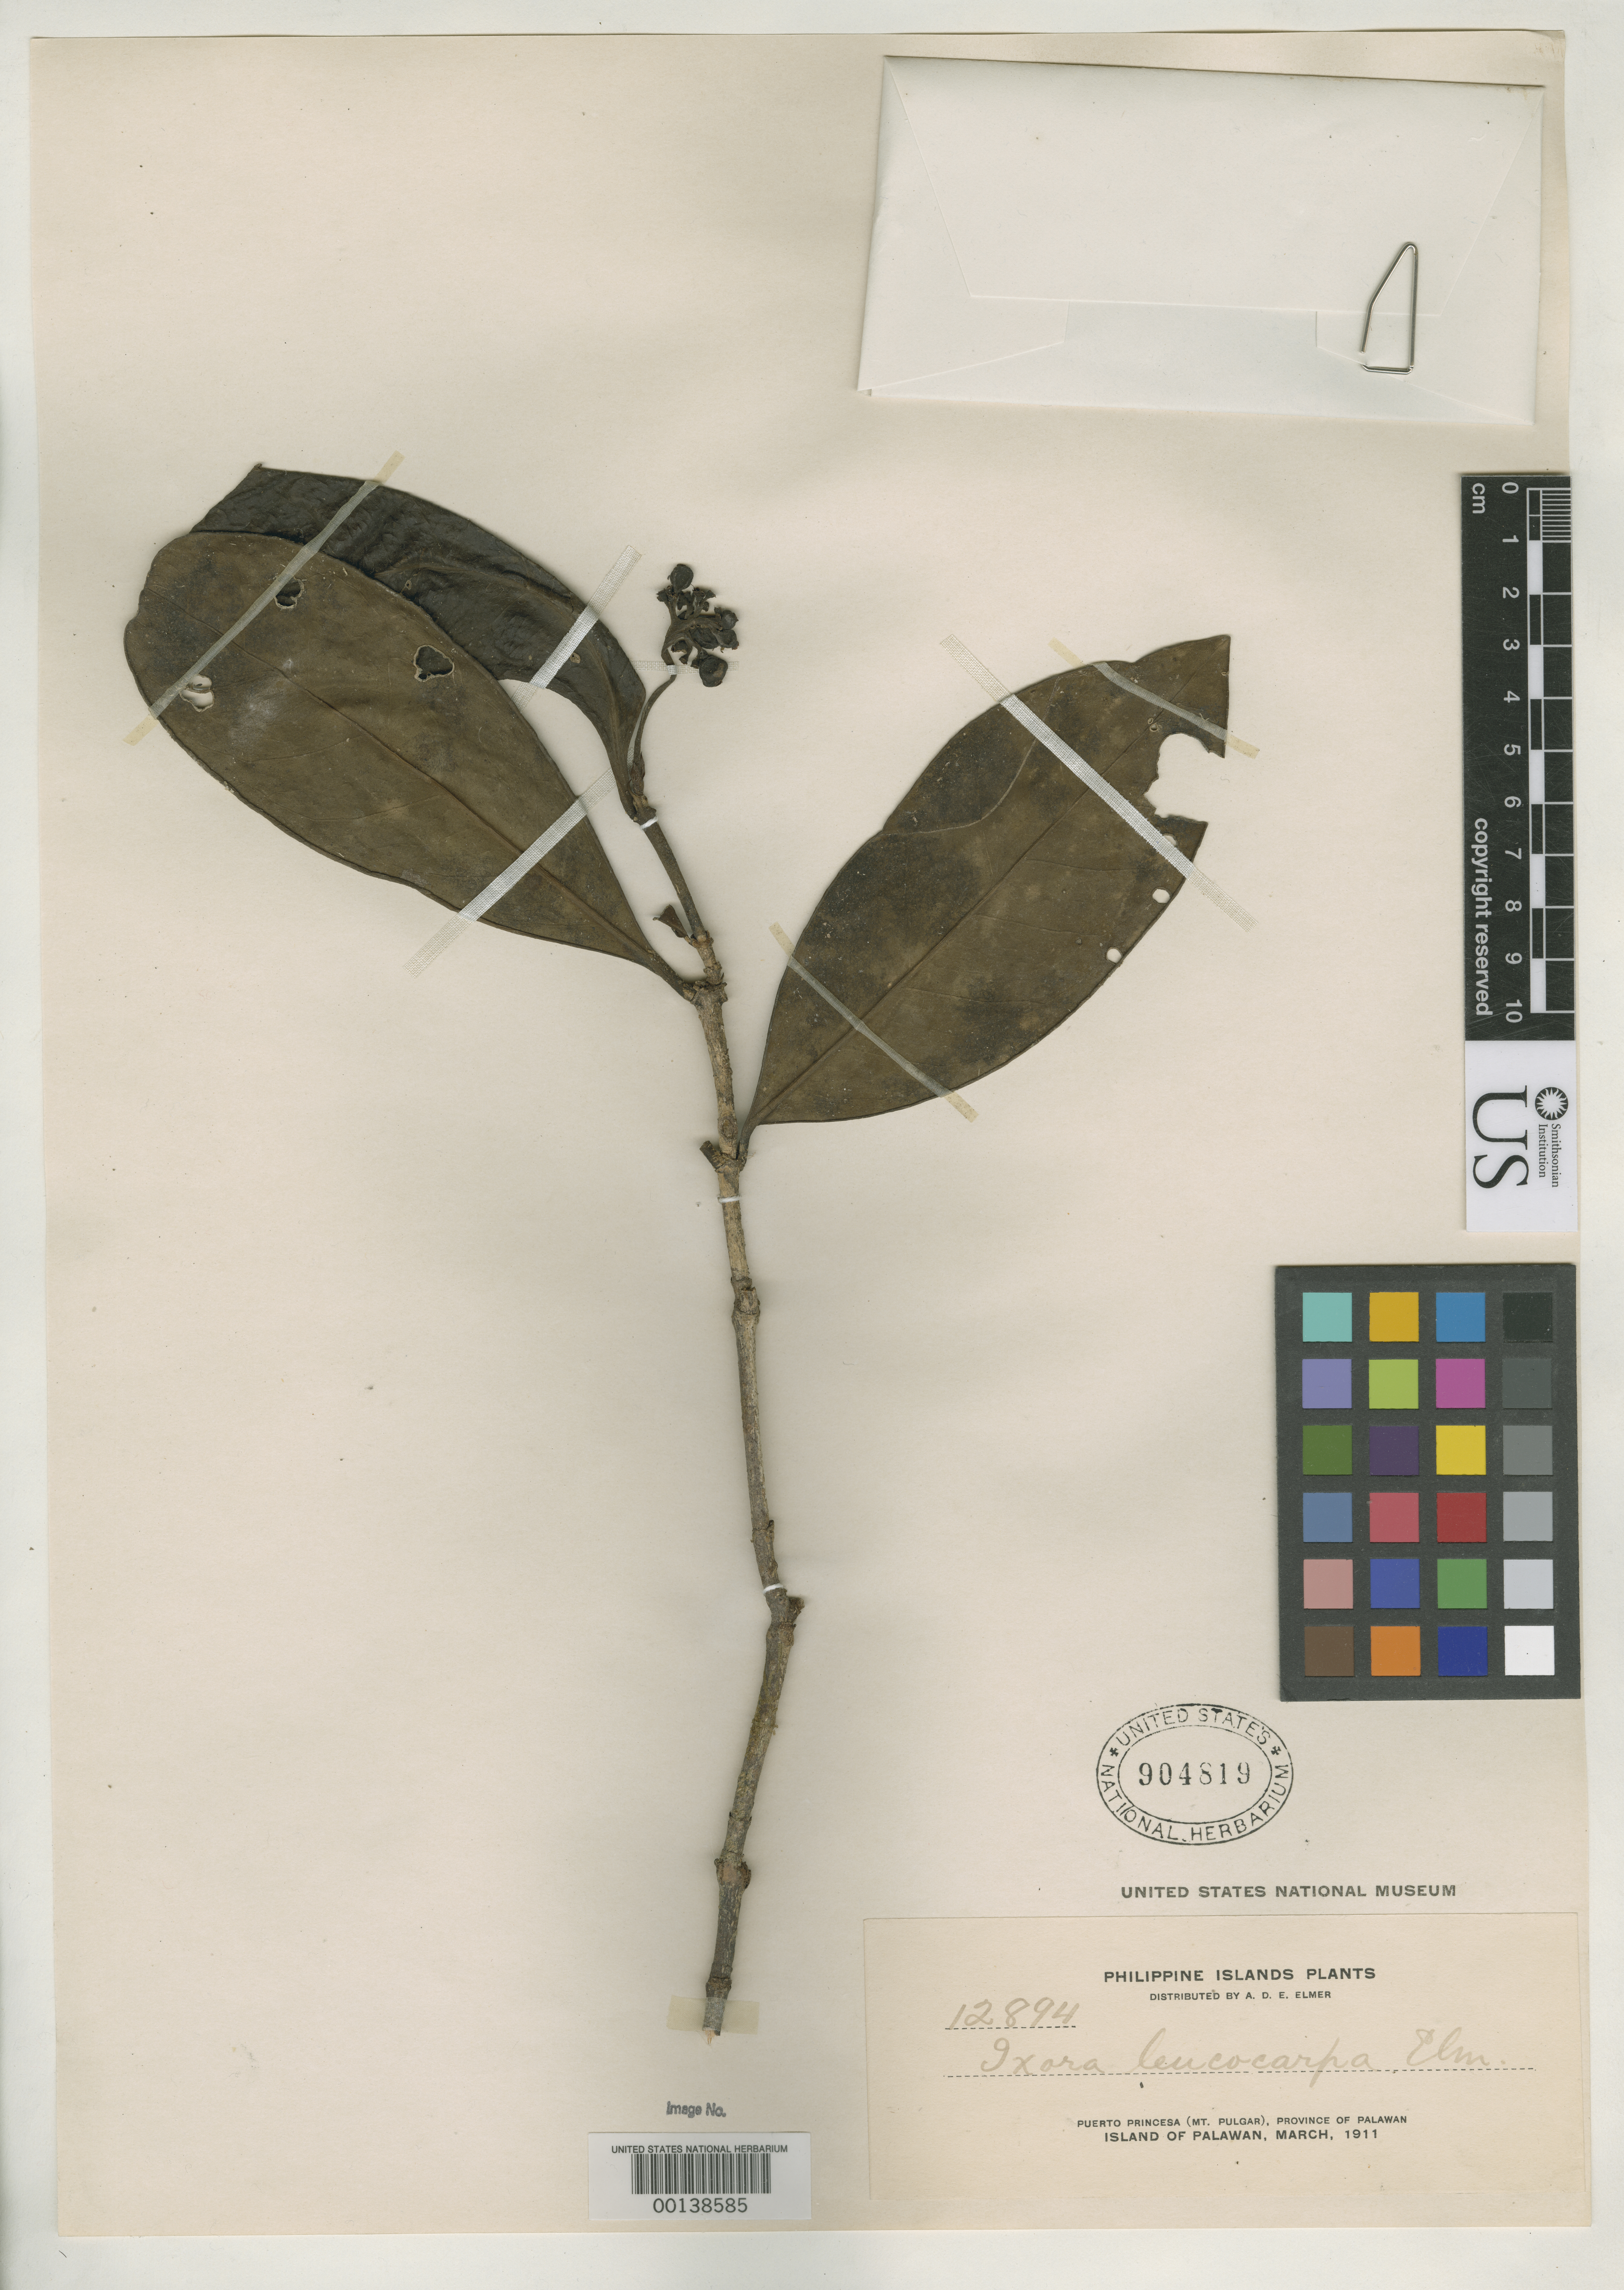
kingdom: Plantae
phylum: Tracheophyta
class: Magnoliopsida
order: Gentianales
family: Rubiaceae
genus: Ixora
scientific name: Ixora leucocarpa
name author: Elmer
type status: Isotype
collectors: A. D. E. Elmer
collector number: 12894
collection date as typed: Mar 1911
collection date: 1911-03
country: Philippines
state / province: Mimaropa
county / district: Palawan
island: Palawan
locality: Puerto Princesa (Mt. Pulgar).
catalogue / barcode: US 904819